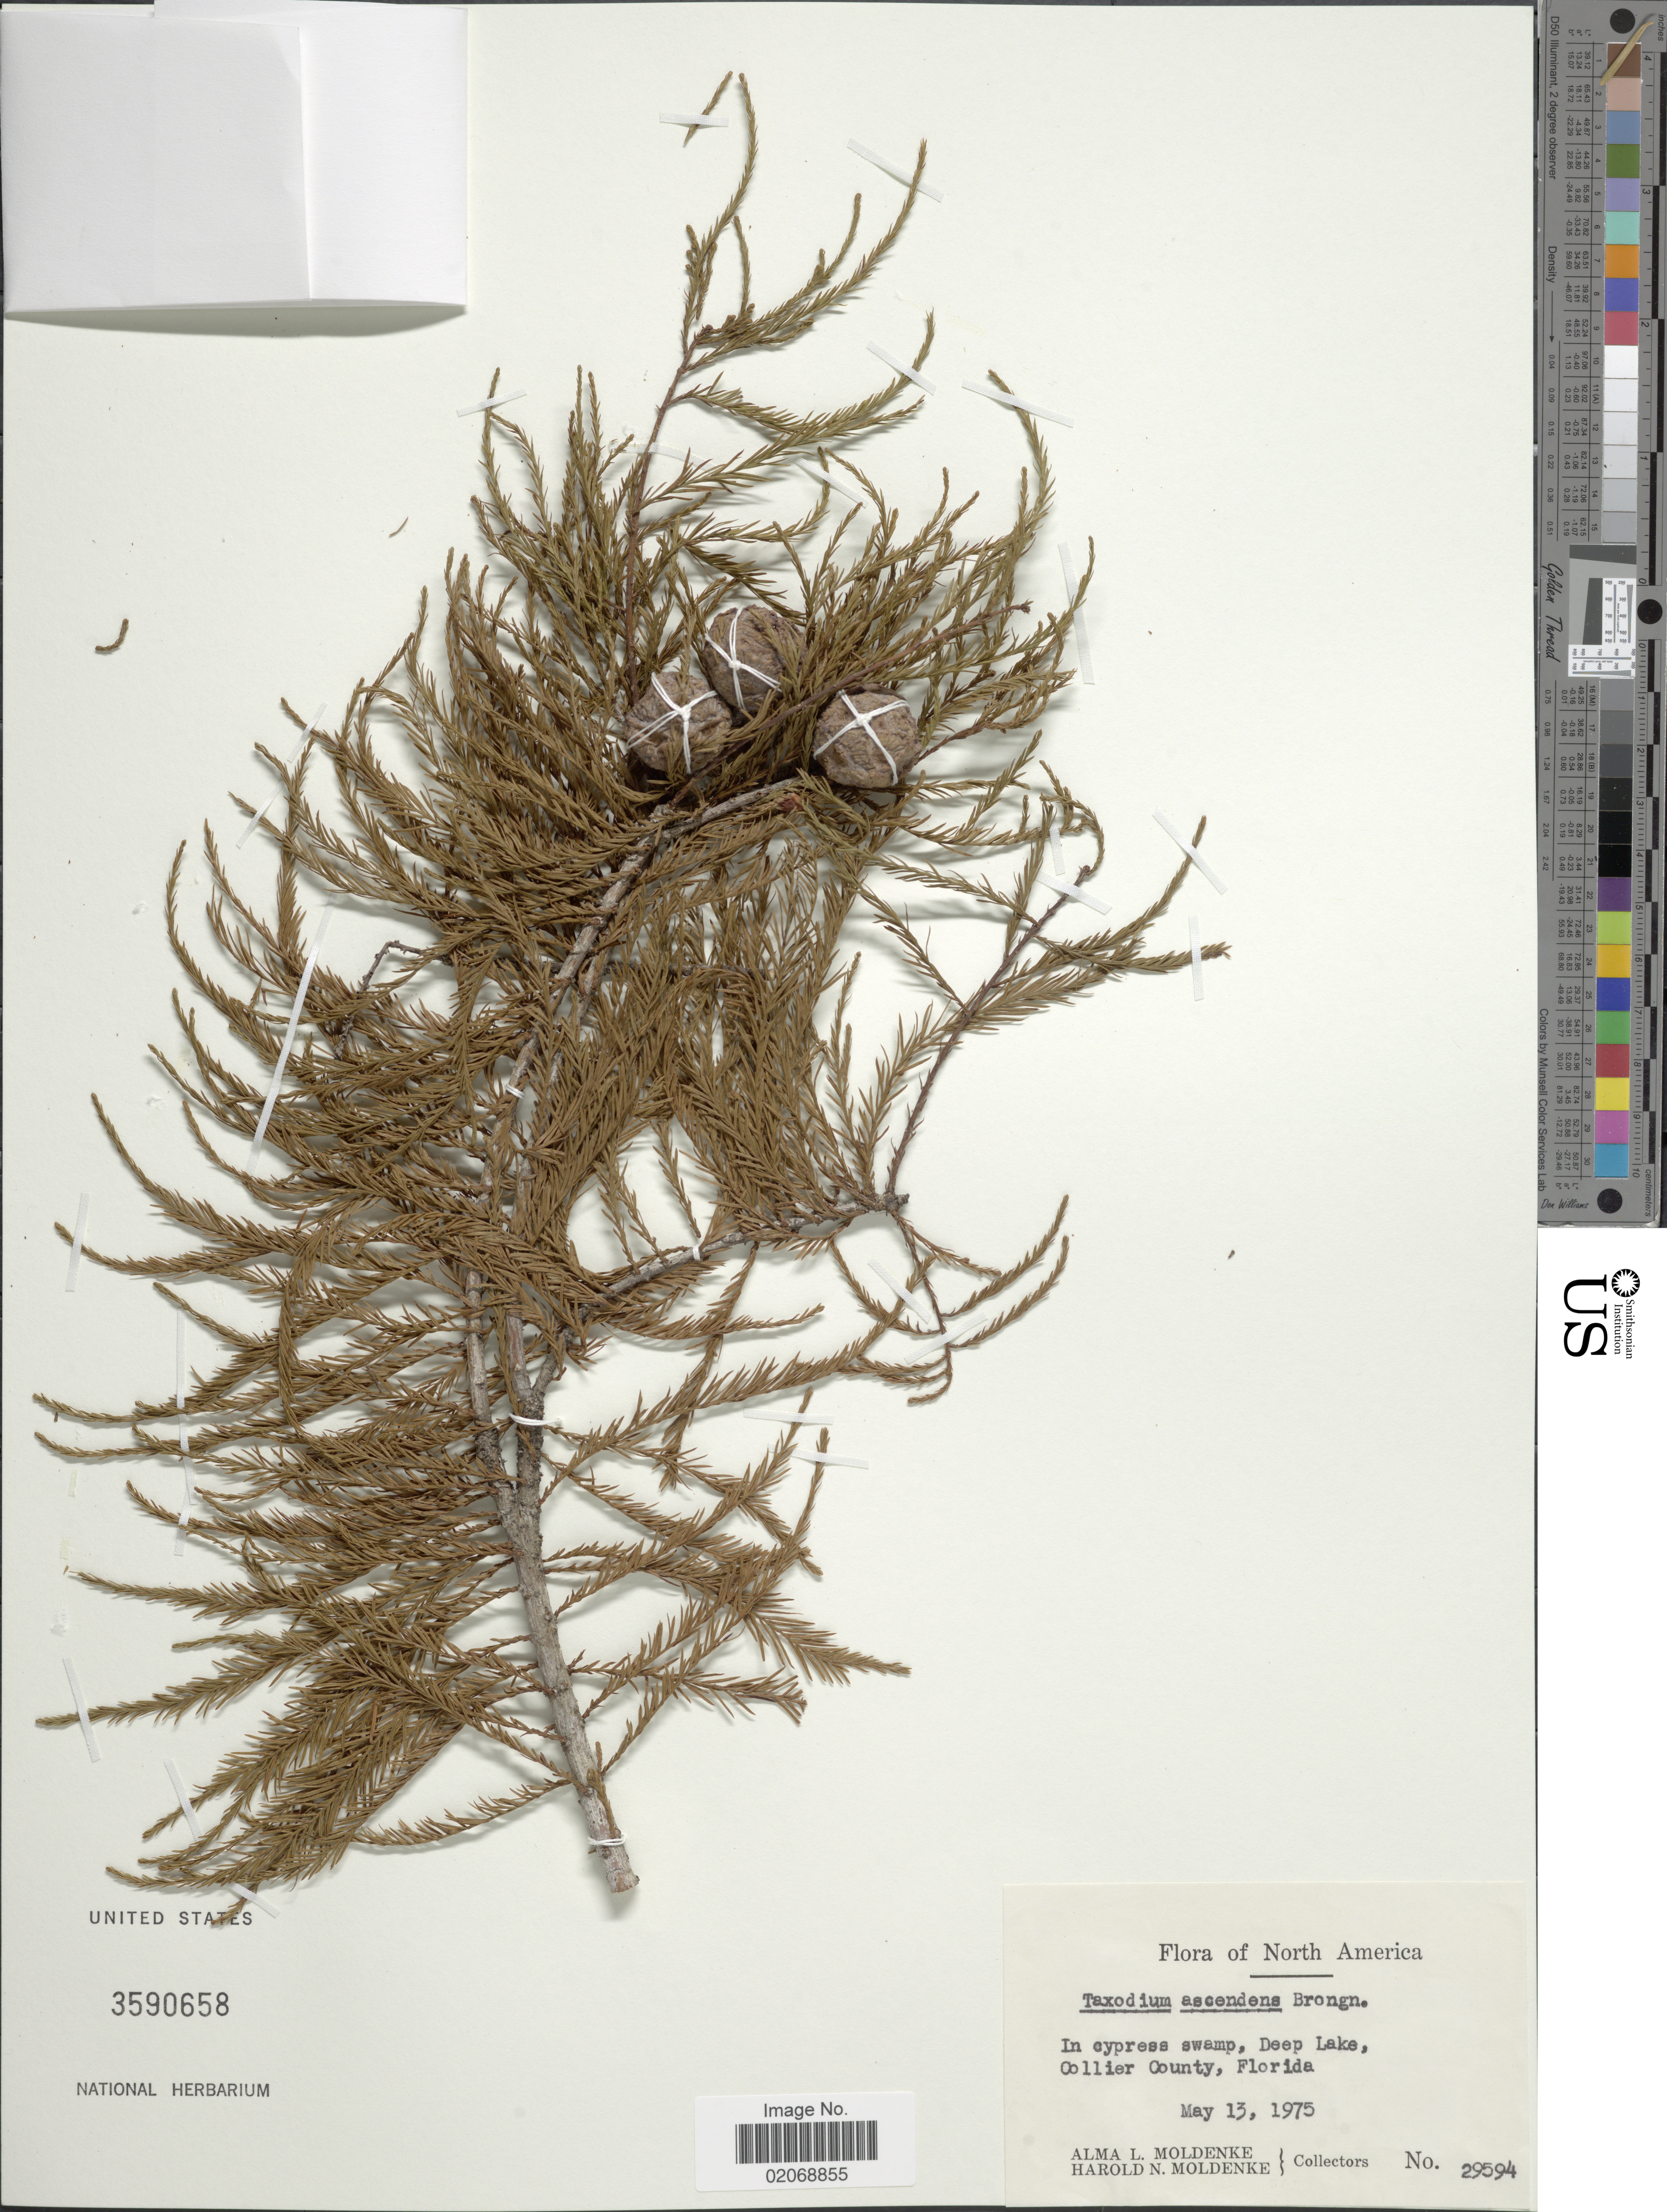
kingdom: Plantae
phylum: Tracheophyta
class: Pinopsida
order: Pinales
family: Cupressaceae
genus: Taxodium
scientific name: Taxodium ascendens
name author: Brongn.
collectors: A. L. Moldenke & H. N. Moldenke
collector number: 29594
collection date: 1975-05-13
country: United States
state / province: Florida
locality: Deep Lake, Collier County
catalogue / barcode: US 3590658